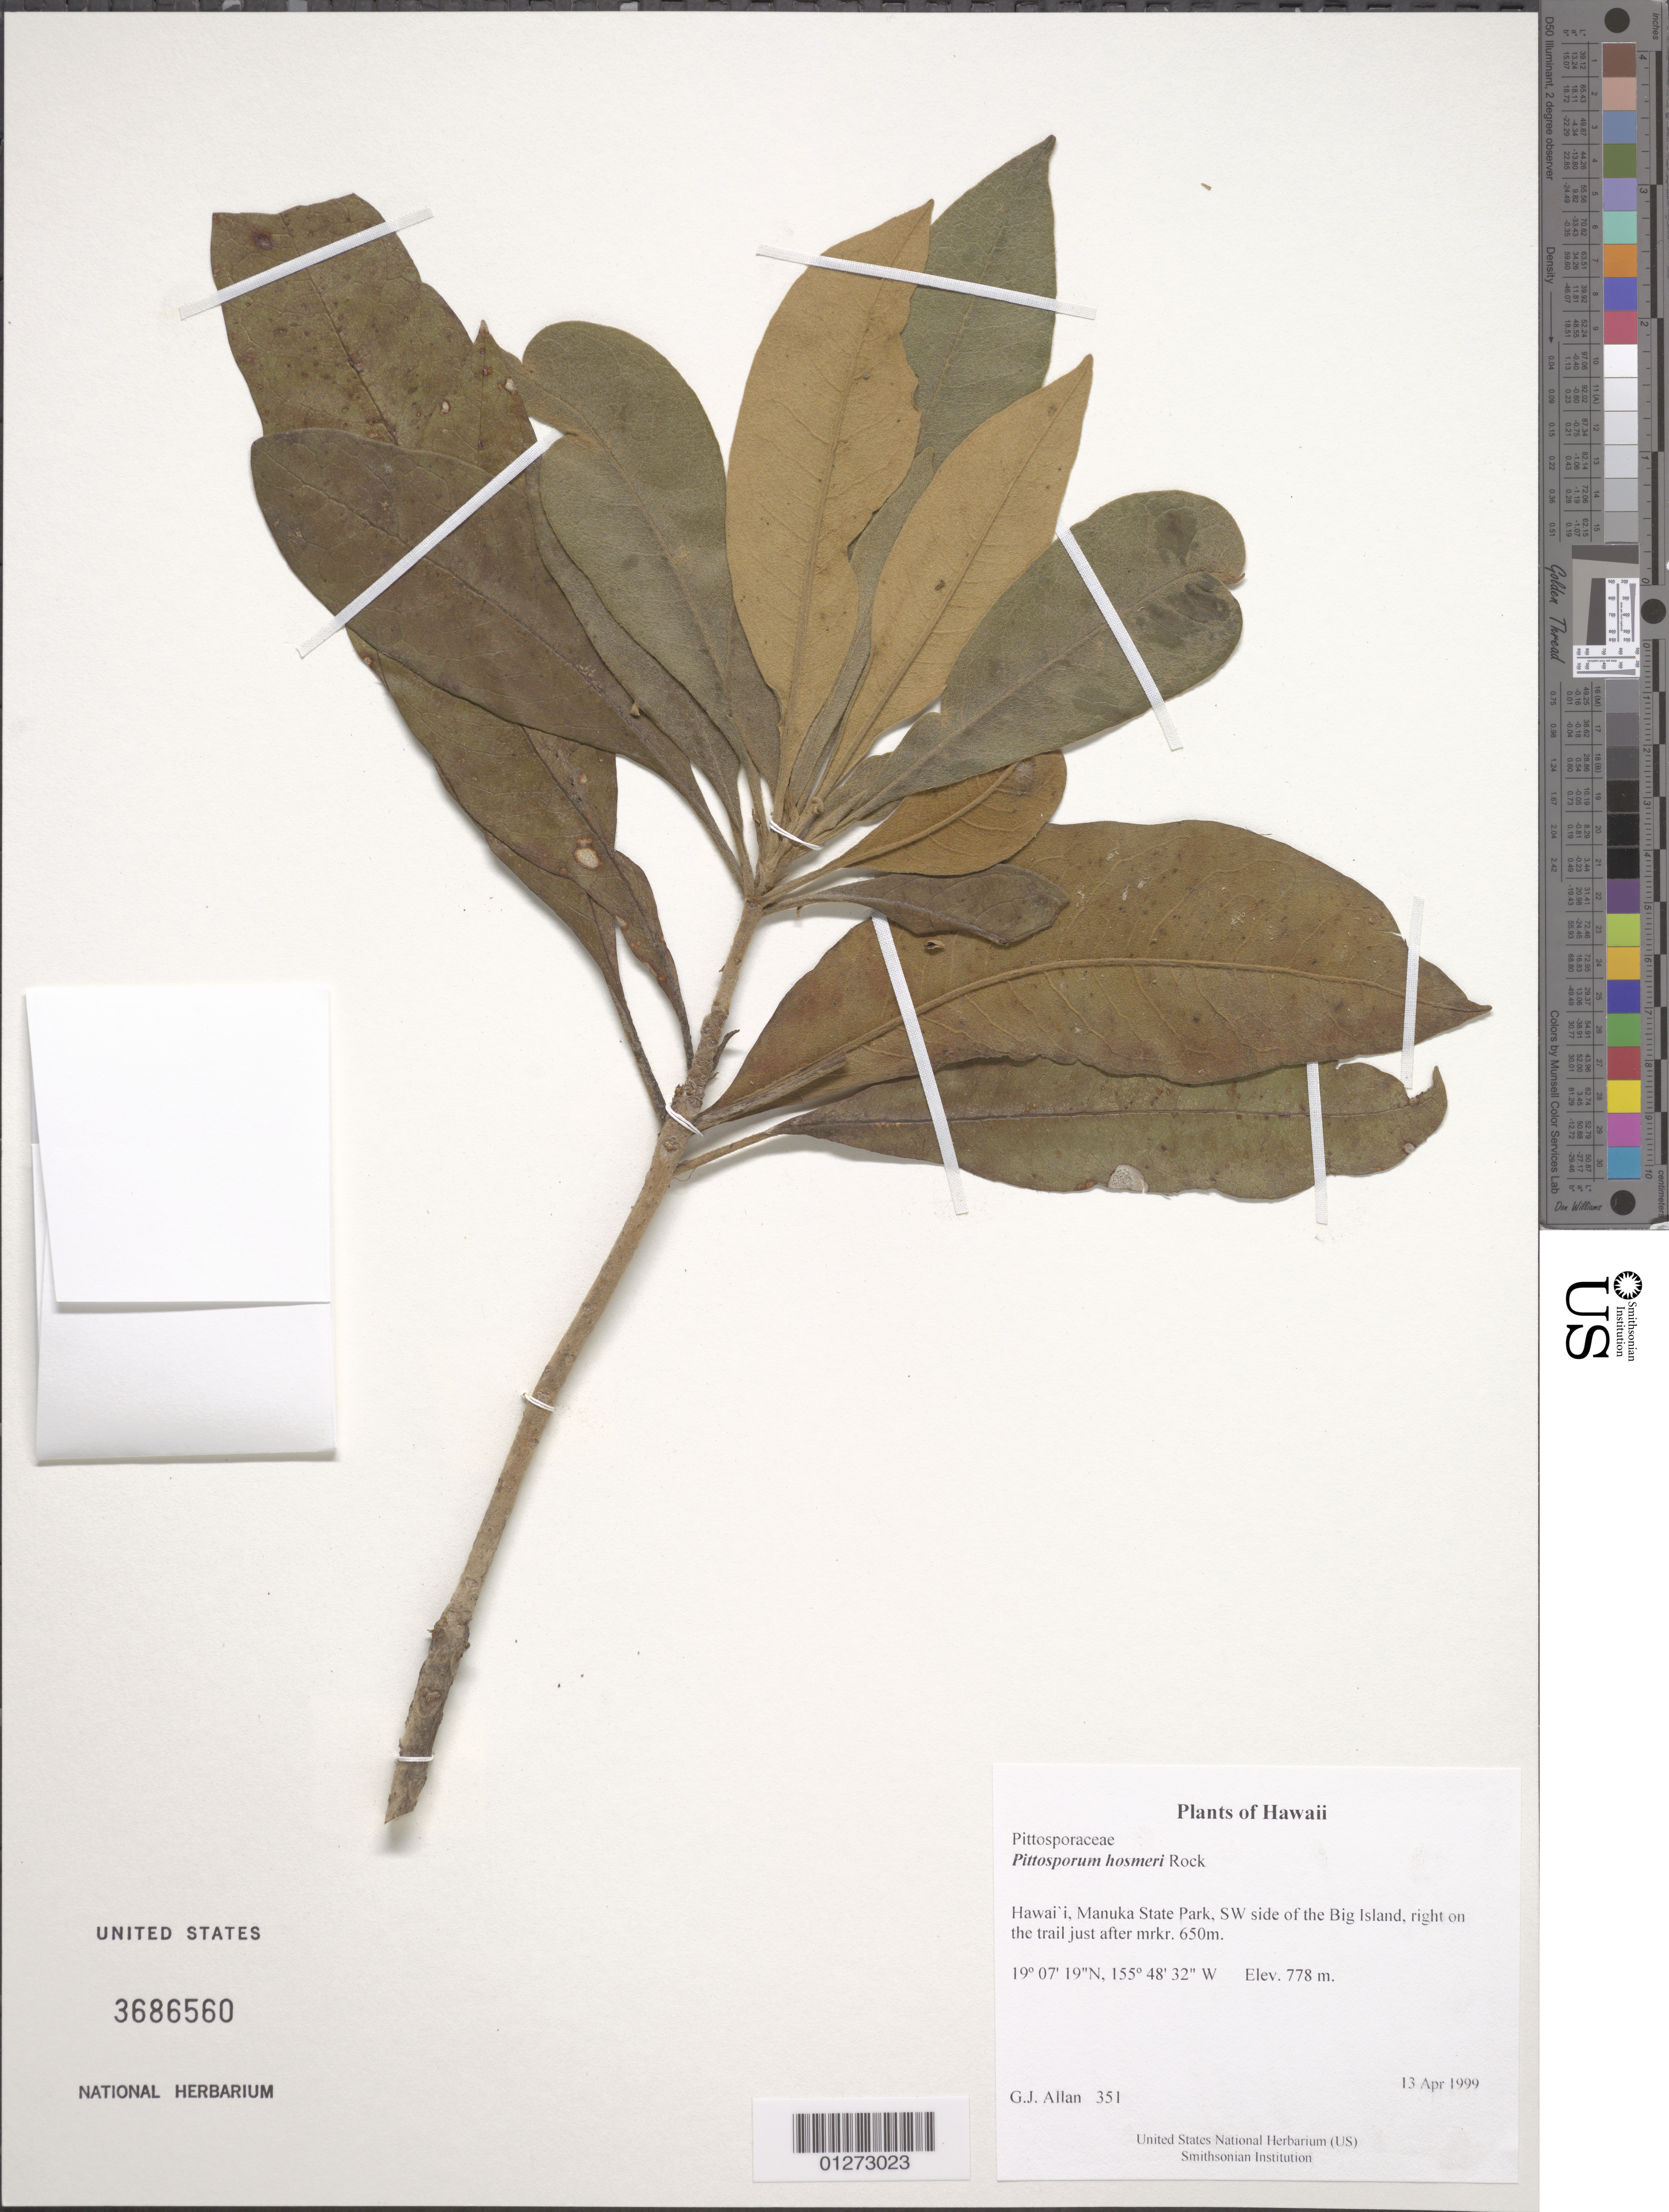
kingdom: Plantae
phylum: Tracheophyta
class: Magnoliopsida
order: Apiales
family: Pittosporaceae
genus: Pittosporum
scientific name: Pittosporum hosmeri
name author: Rock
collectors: G. Allan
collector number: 351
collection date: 1999-04-13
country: United States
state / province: Hawaii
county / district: Hawaii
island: Hawaii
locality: Manuka State Park, SW side of the Big Island, right on the trail just after mrkr. 650m.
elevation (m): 778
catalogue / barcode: US 3686560